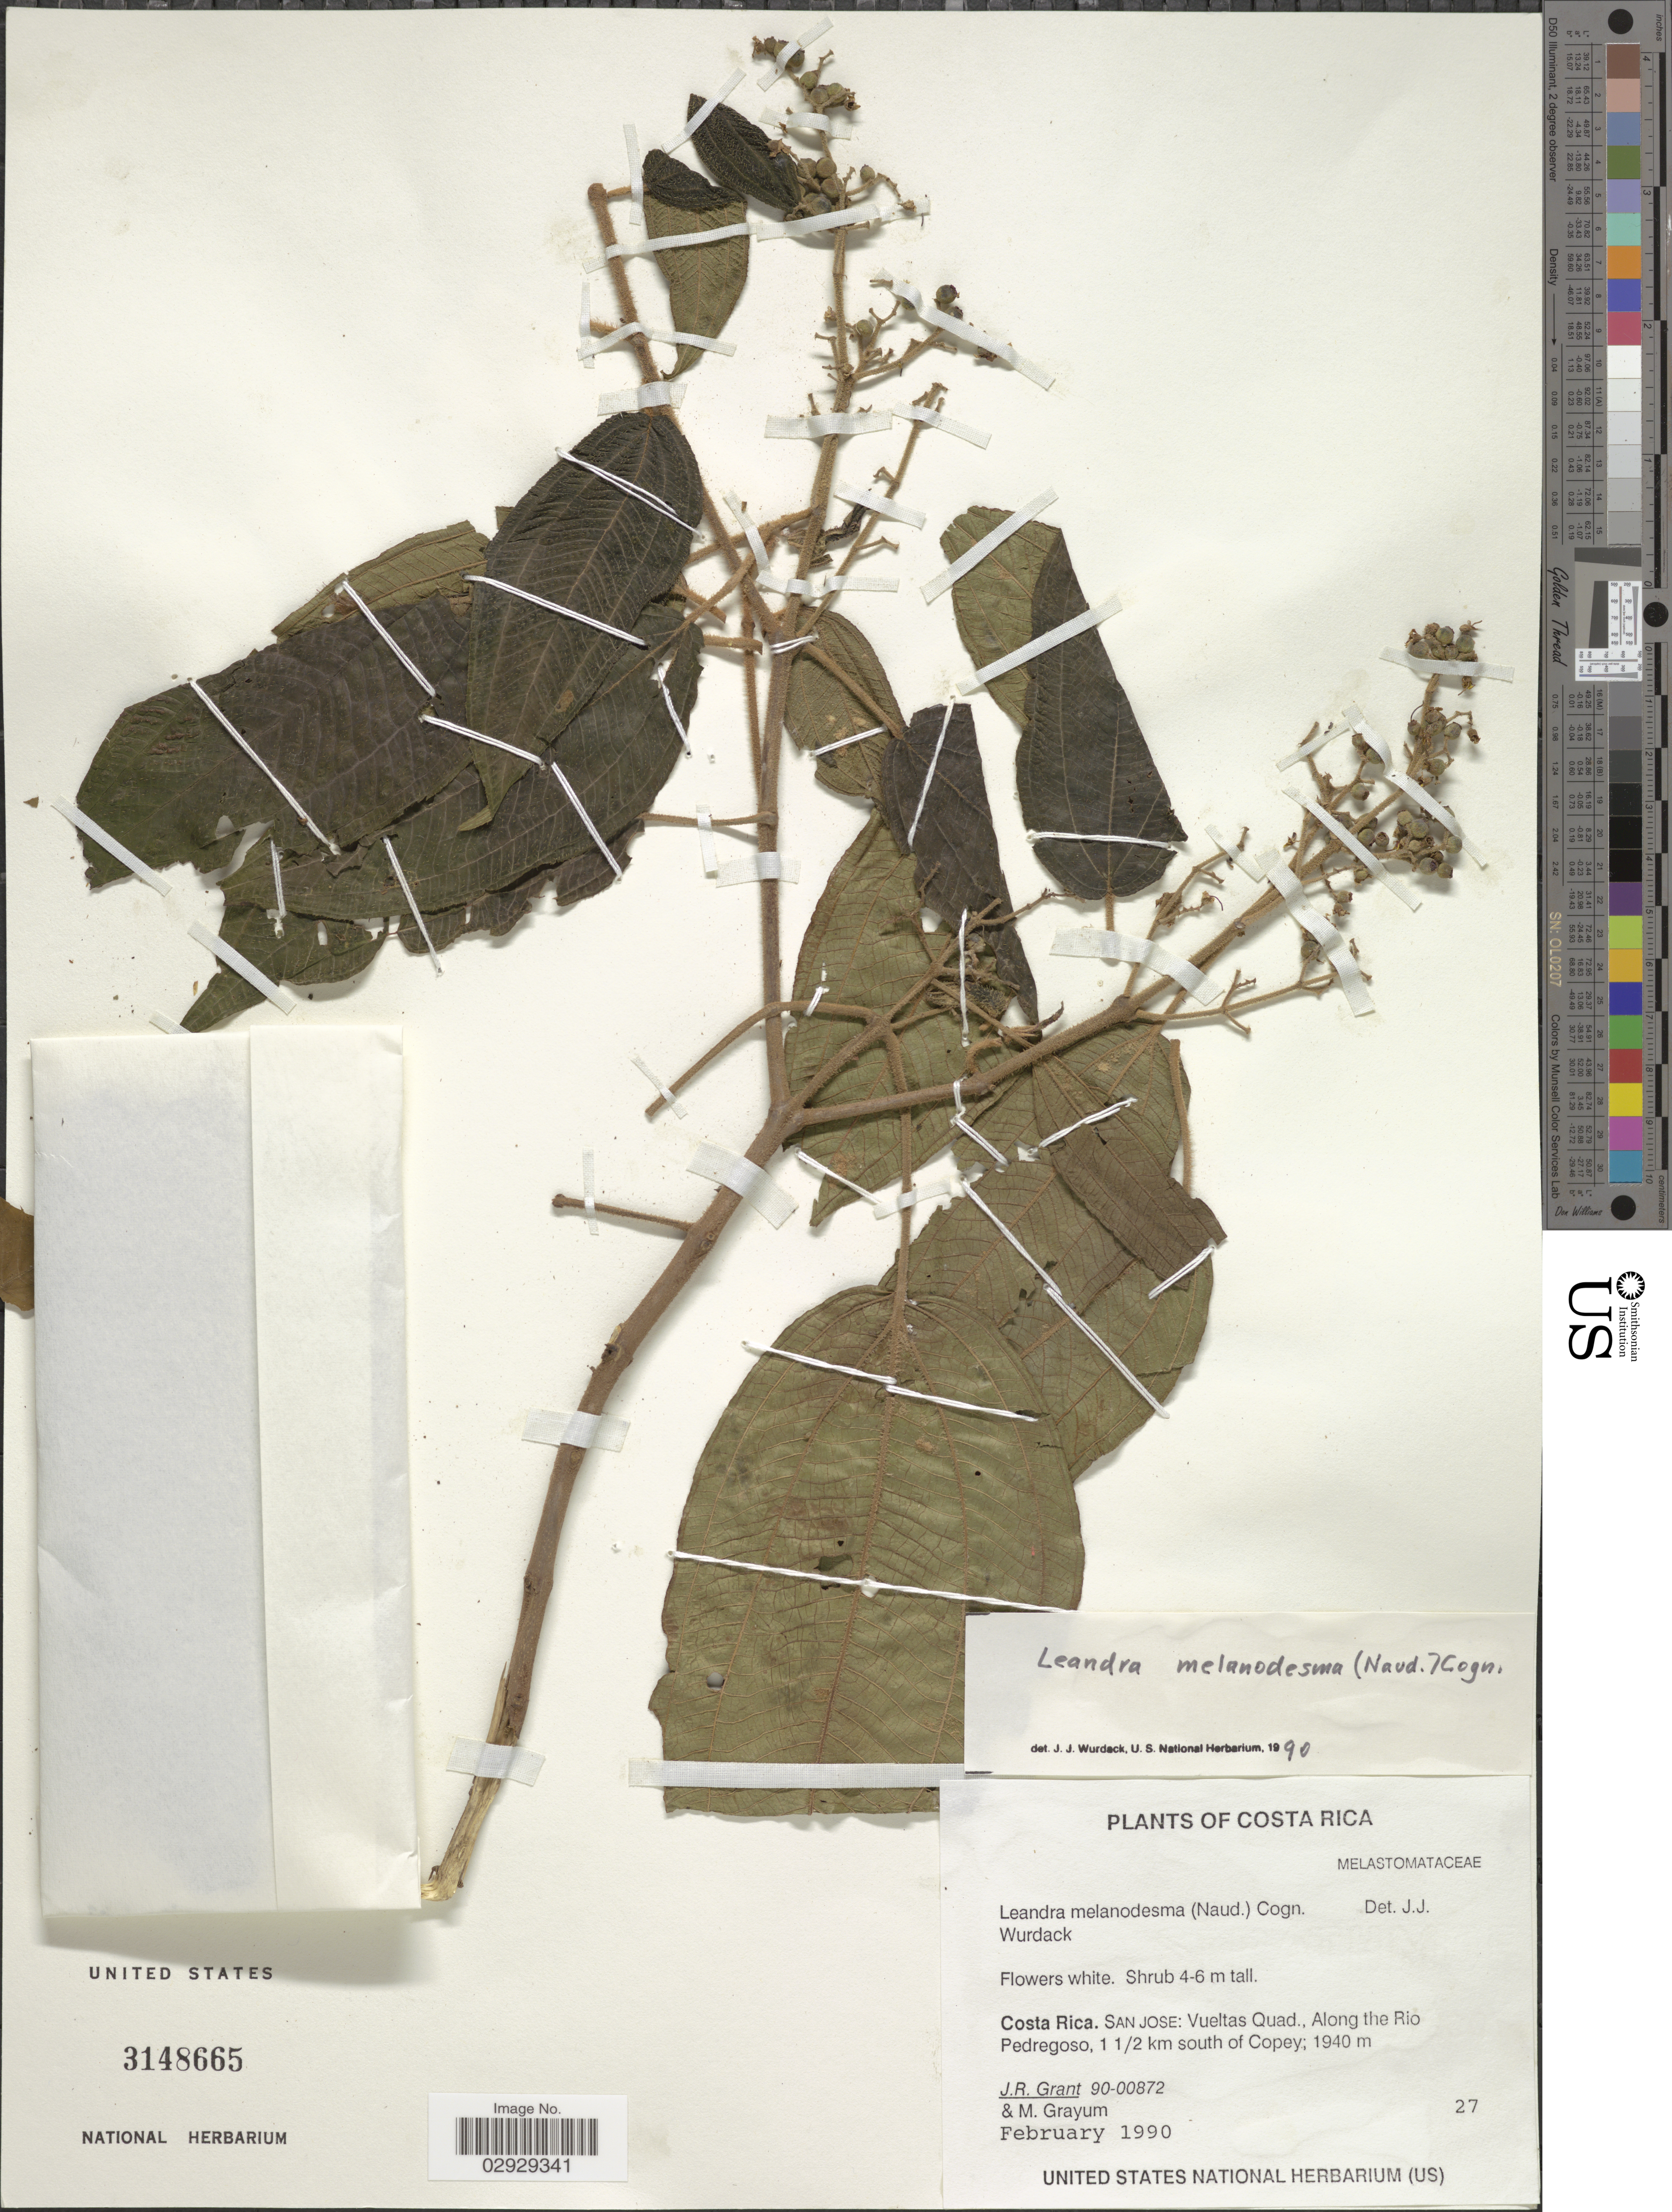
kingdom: Plantae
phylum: Tracheophyta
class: Magnoliopsida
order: Myrtales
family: Melastomataceae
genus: Leandra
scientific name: Leandra melanodesma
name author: (Naudin) Cogn.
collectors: J. Grant & M. H. Grayum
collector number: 90-00872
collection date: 1990-02-27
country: Costa Rica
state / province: San José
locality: Vueltas Quad., Along the Rio Pedregoso, 1½ km south of Copey.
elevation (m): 1940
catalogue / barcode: US 3148665